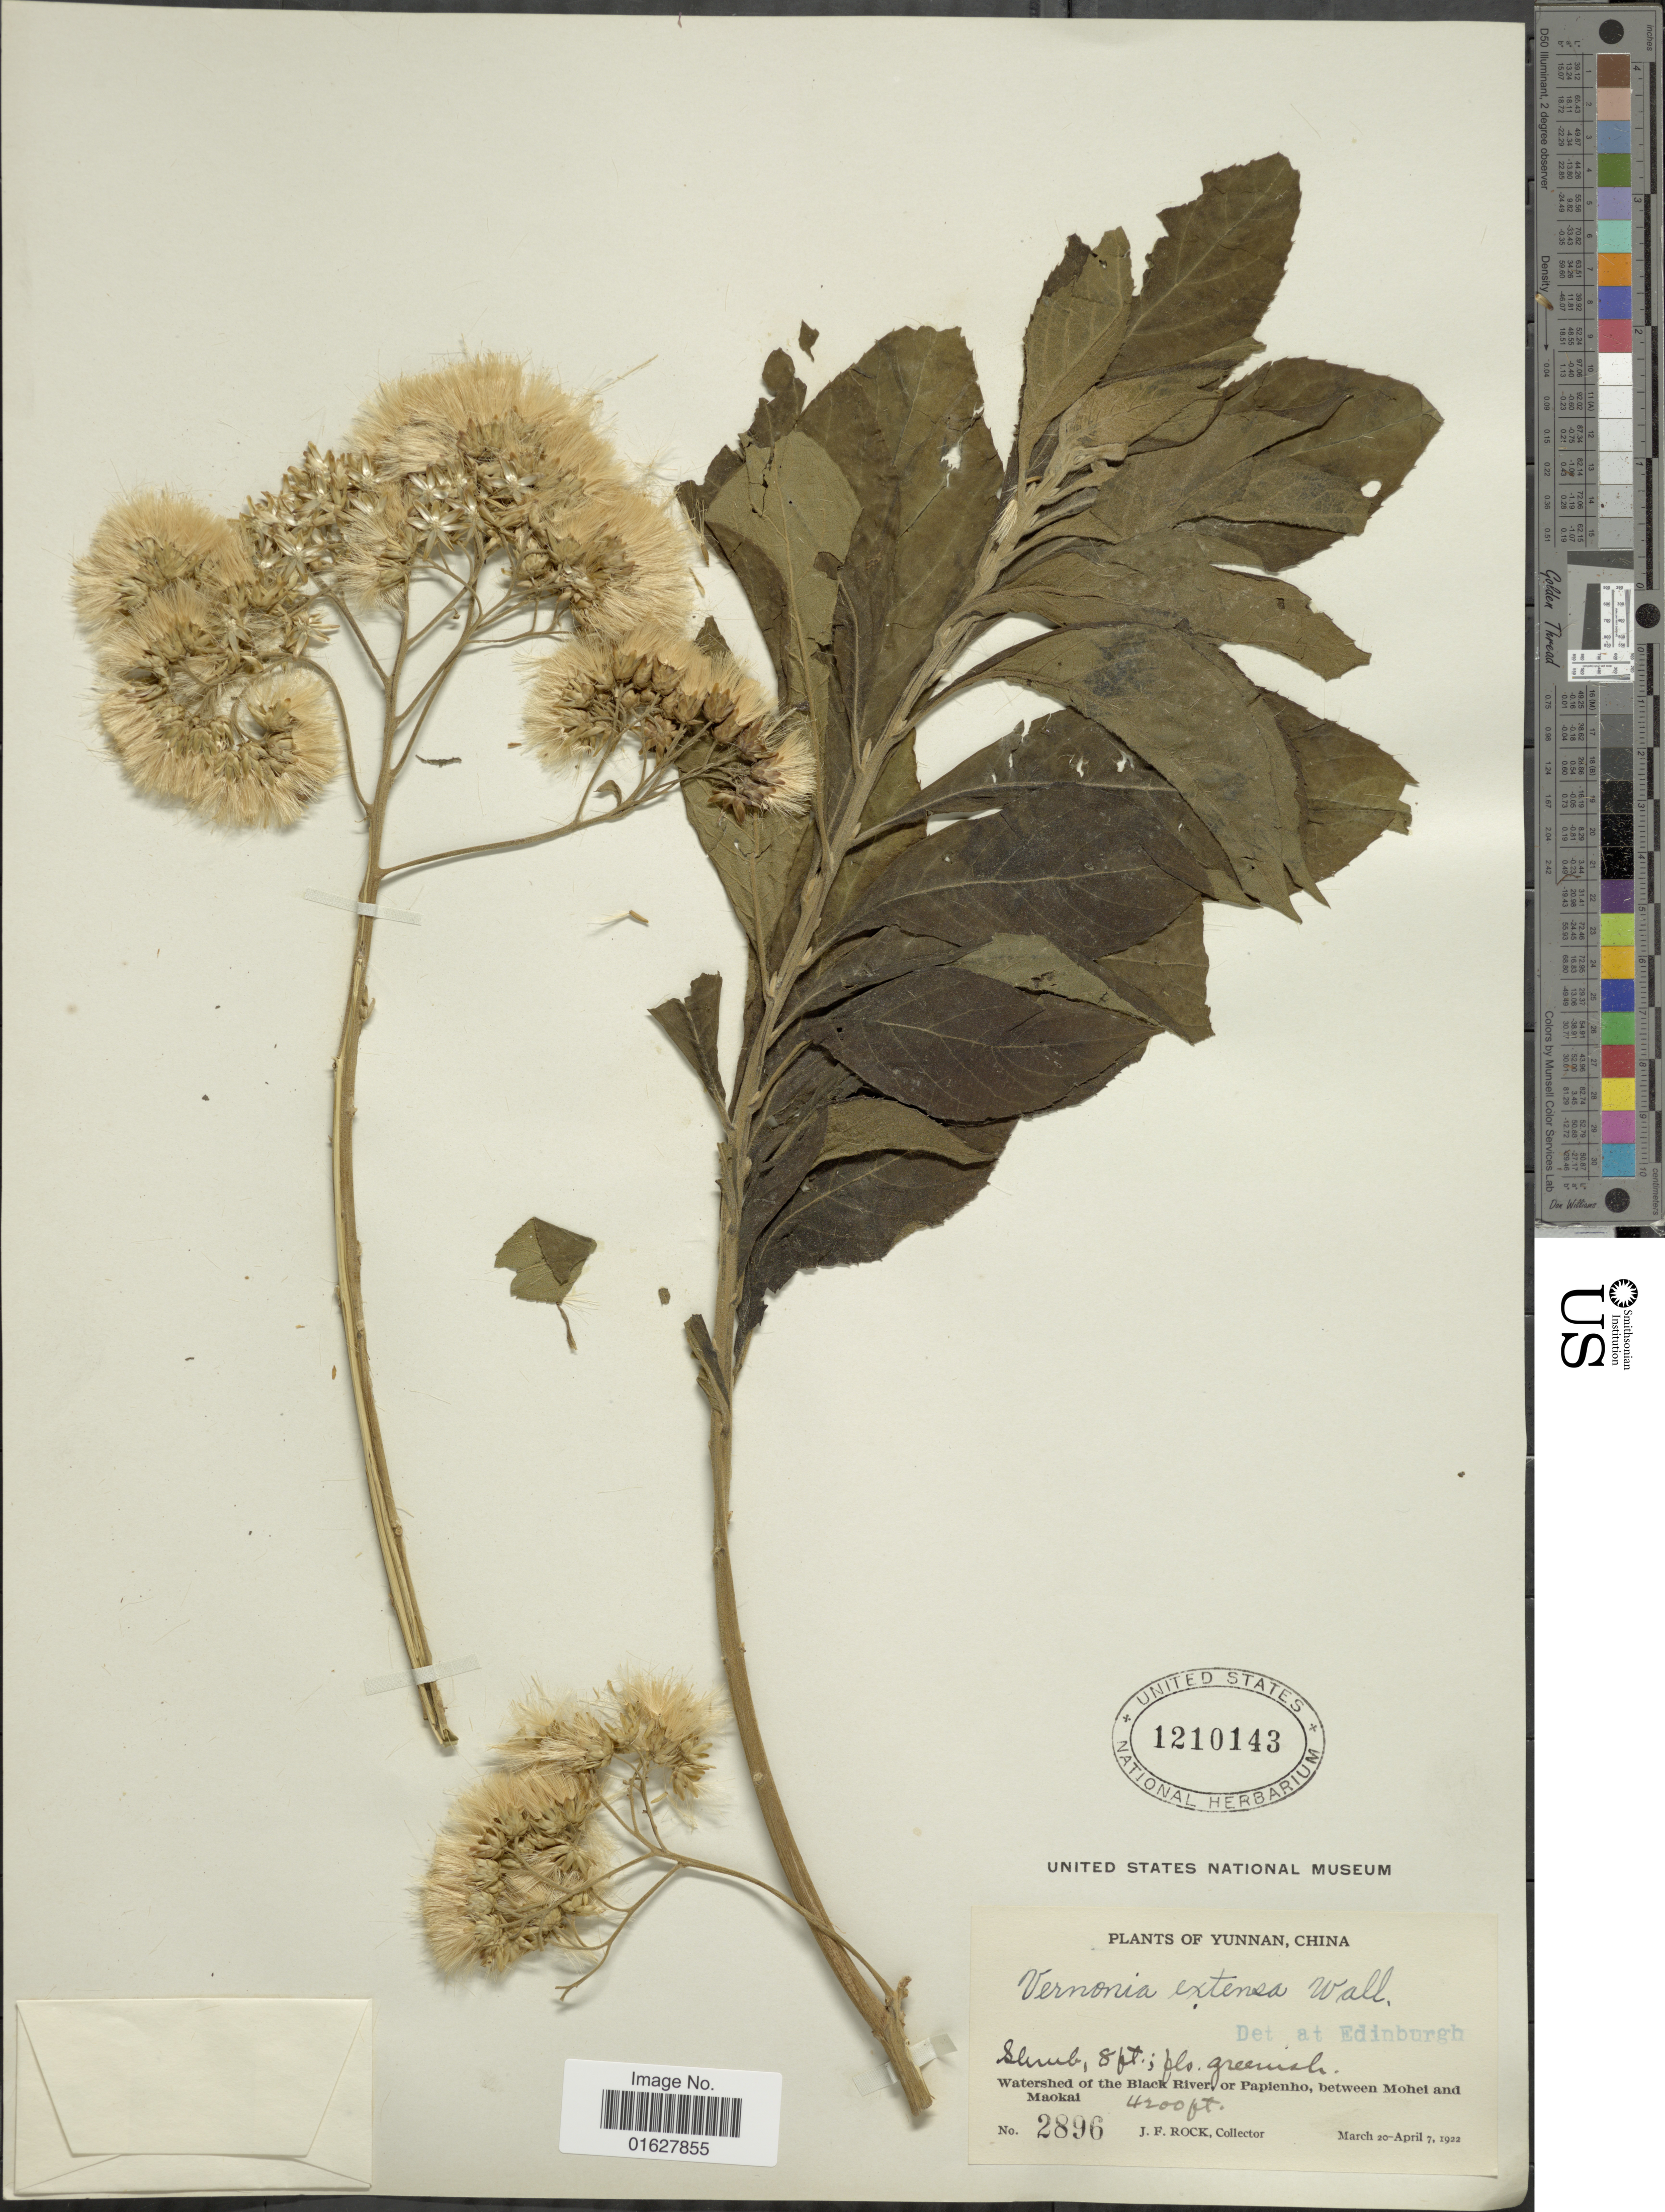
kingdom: Plantae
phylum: Tracheophyta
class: Magnoliopsida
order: Asterales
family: Asteraceae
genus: Vernonia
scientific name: Vernonia extensa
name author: Wall. ex DC.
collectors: J. Rock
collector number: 2896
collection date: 1922-03-20/1922-04-07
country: China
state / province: Yunnan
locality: Yunnan, China. Watershed of the Black River, or Papienho, between Mohel and Maokai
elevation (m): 1280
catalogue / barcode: US 1210143